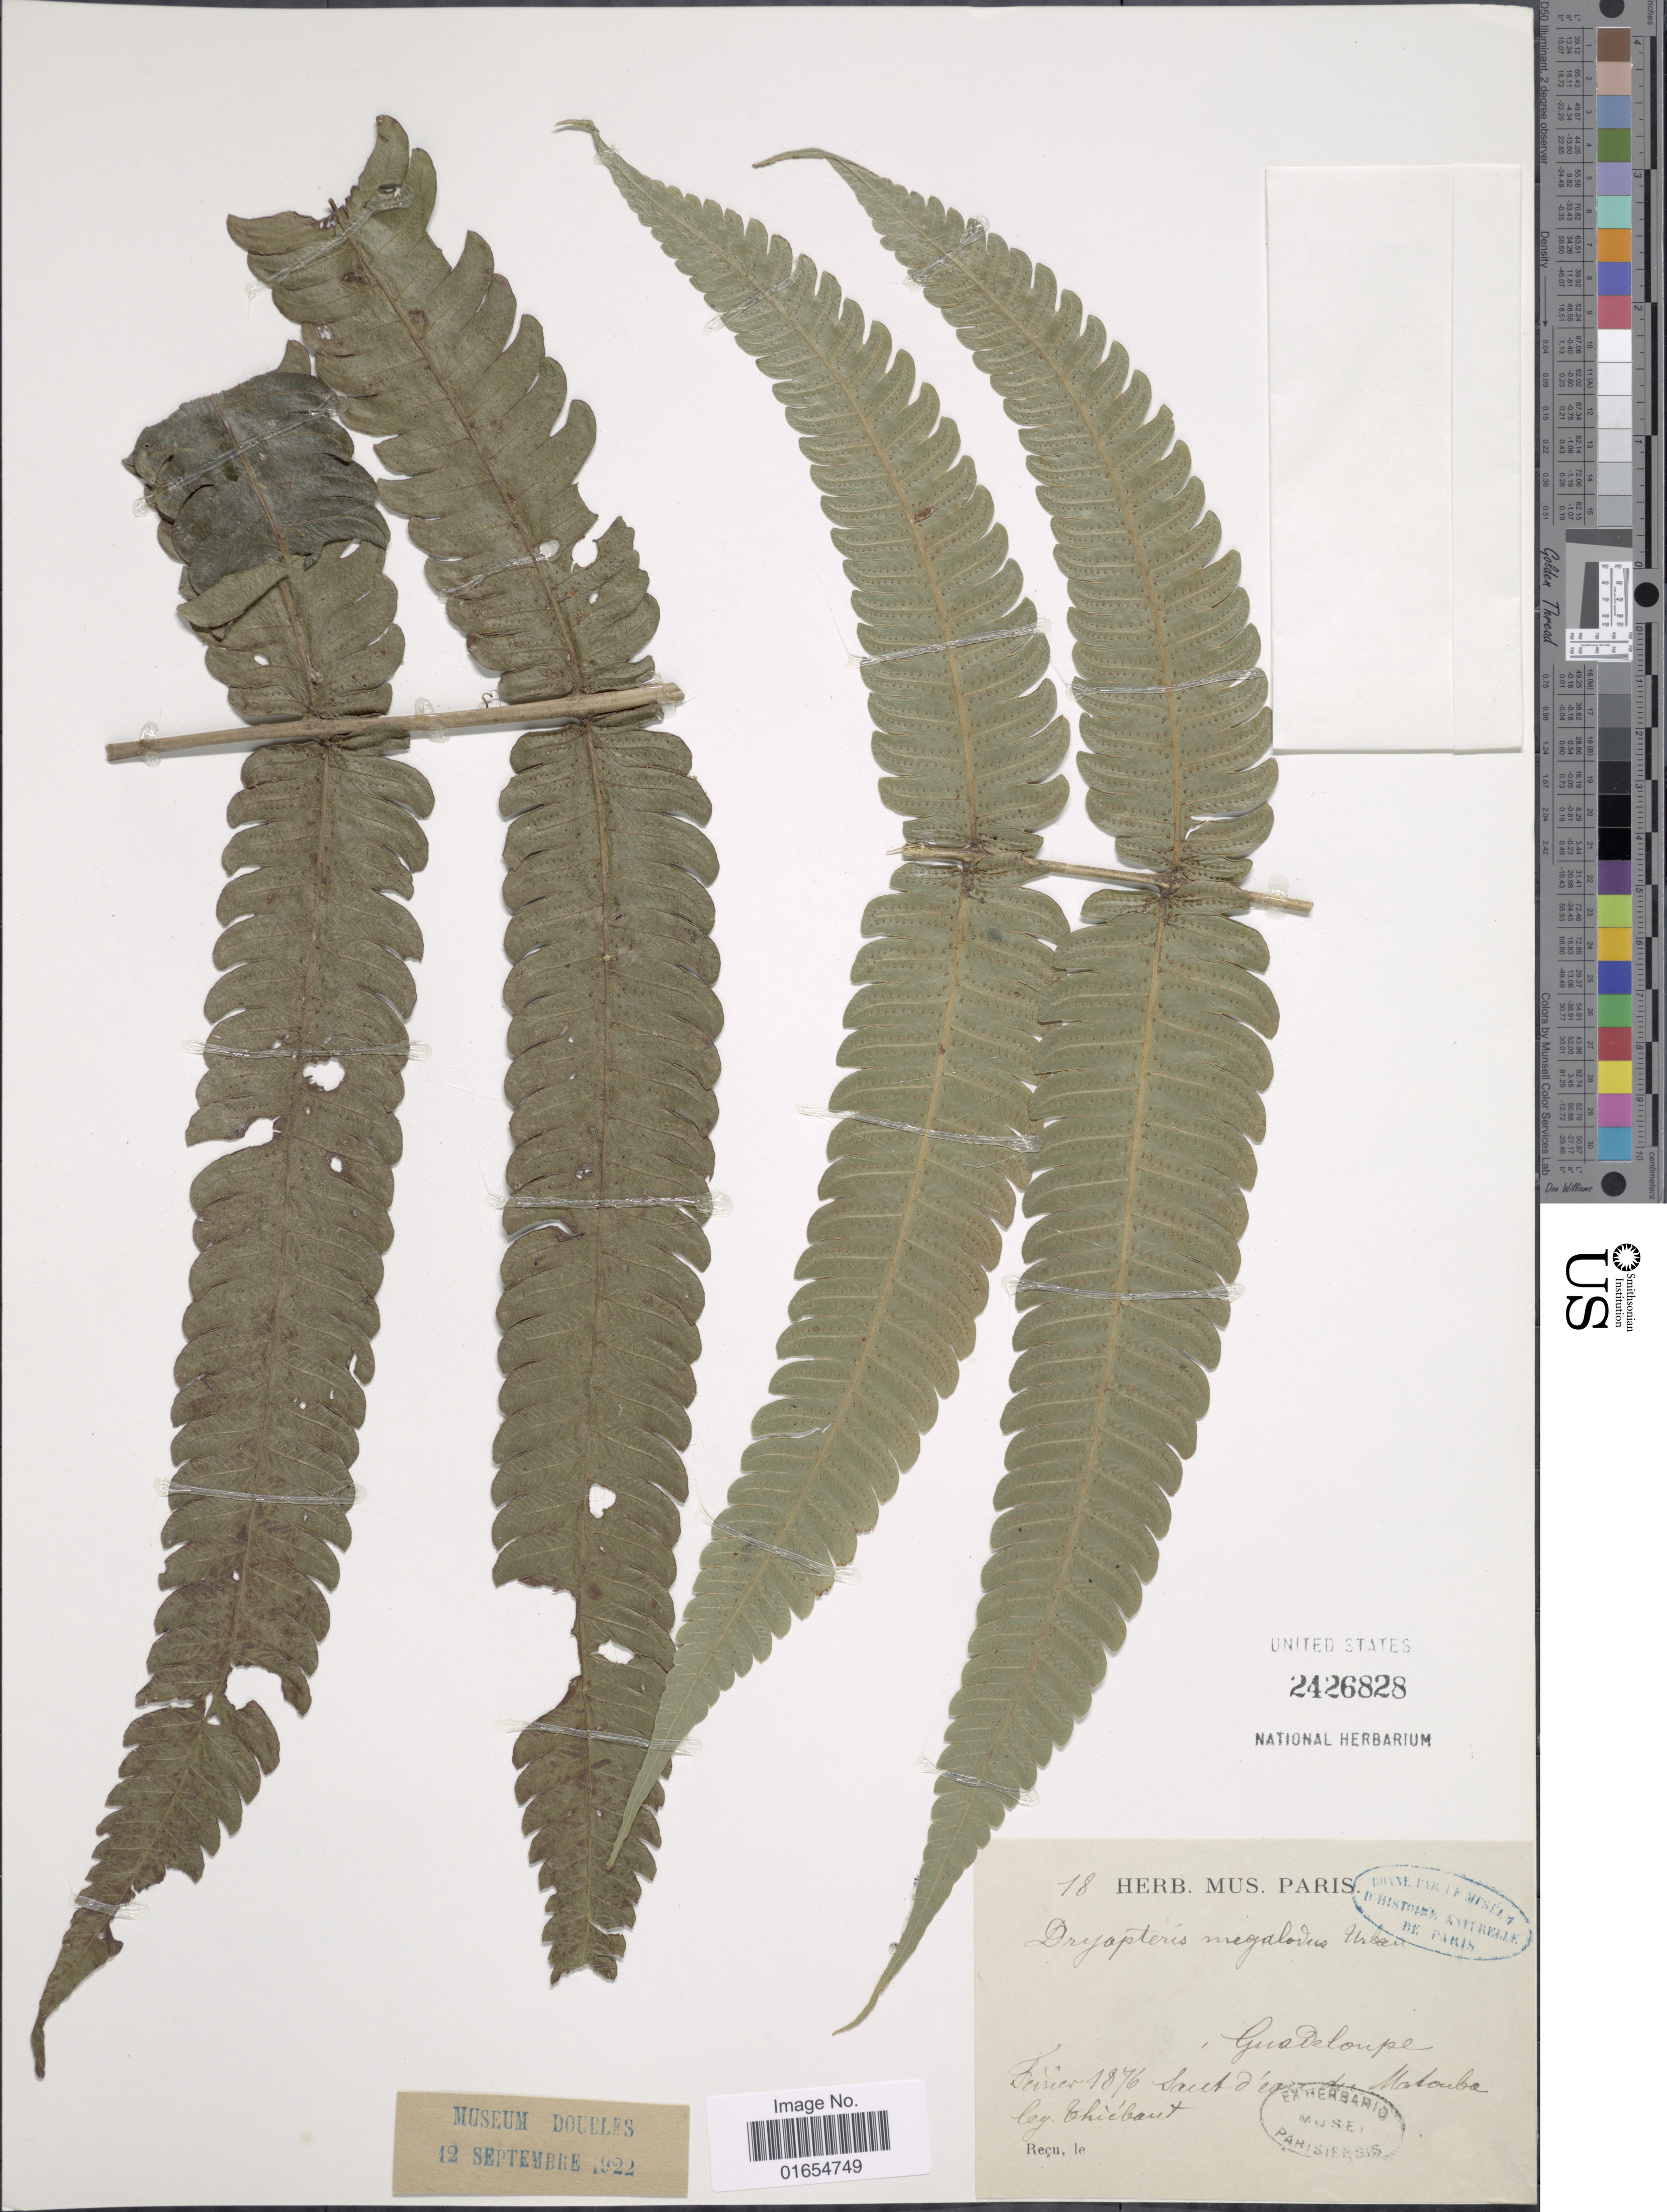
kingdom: Plantae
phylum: Tracheophyta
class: Polypodiopsida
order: Polypodiales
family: Thelypteridaceae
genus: Goniopteris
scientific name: Goniopteris pennata (Poir.) comb. nov., ined 2015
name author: (Poir.)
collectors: -. Thiebaut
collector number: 18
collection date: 1876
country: Guadeloupe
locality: Feirier 1876 Saut d eau de Matouba [interpreted]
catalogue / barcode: US 2426828